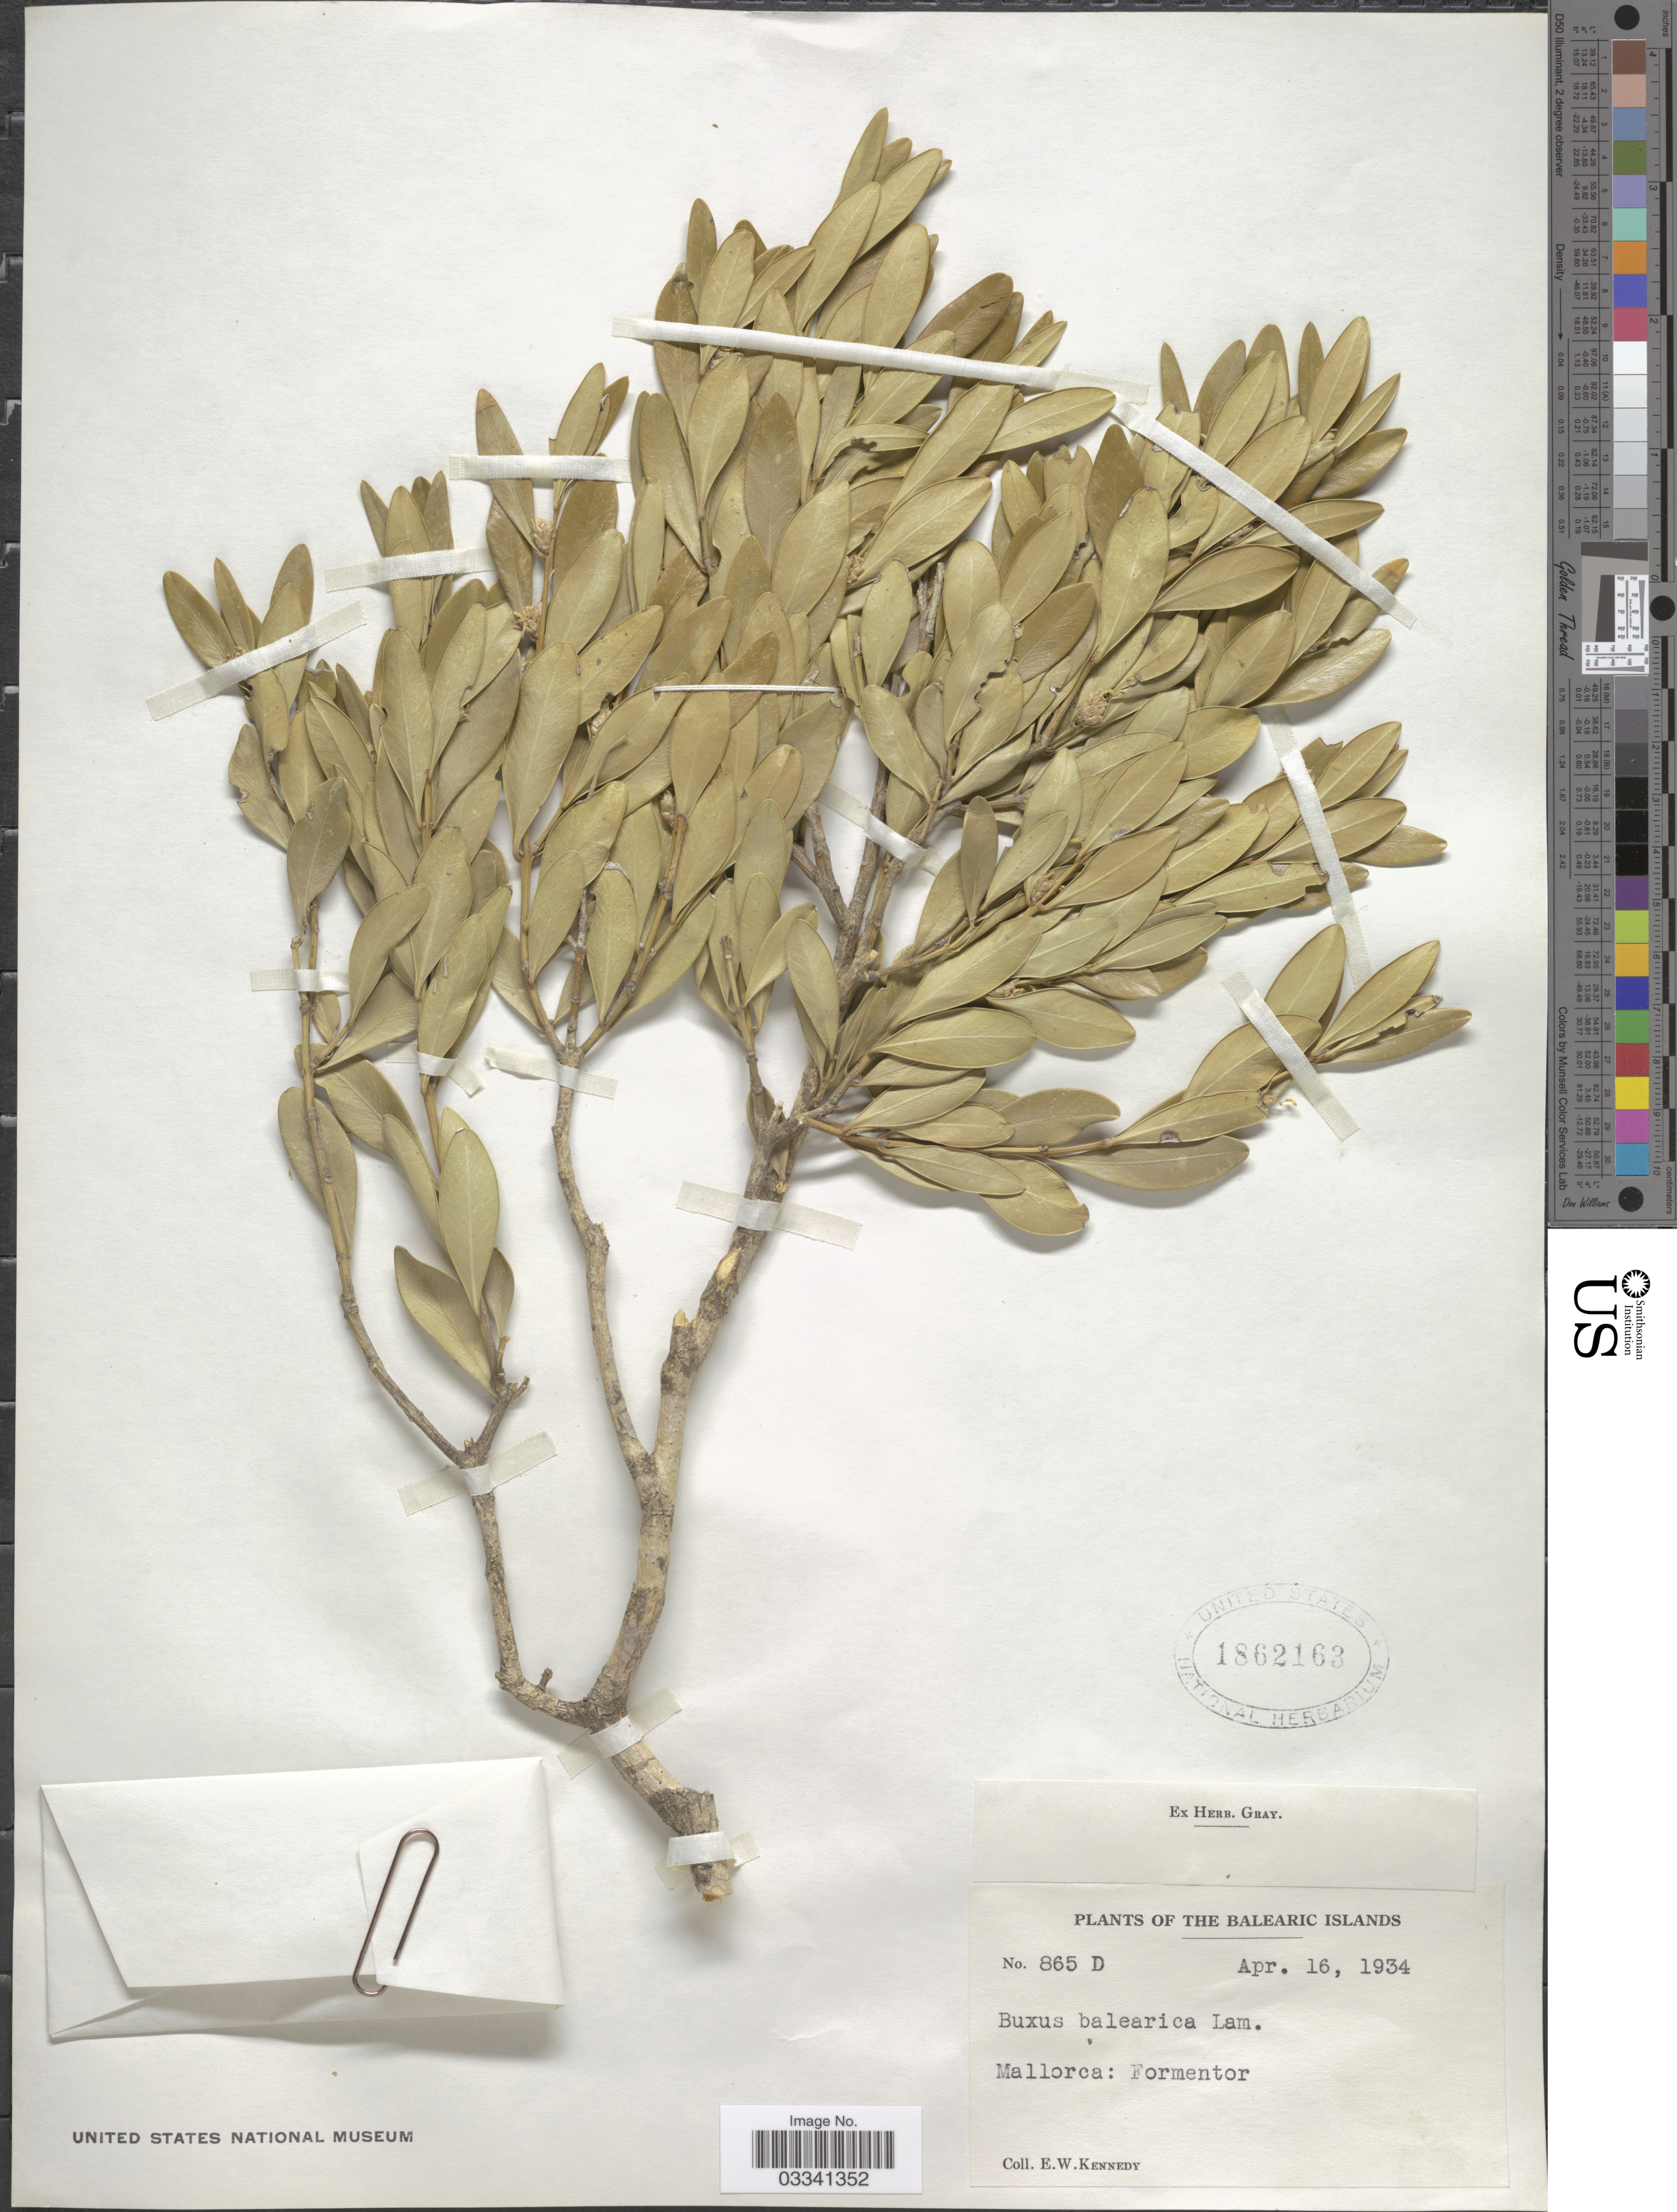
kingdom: Plantae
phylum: Tracheophyta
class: Magnoliopsida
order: Buxales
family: Buxaceae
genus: Buxus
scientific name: Buxus balearica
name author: Lam.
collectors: E. W. Kennedy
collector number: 865D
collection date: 1934-04-16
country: Spain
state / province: Islas Baleares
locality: The Balearic Islands. Mallorca: Formentor.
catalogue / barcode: US 1862163